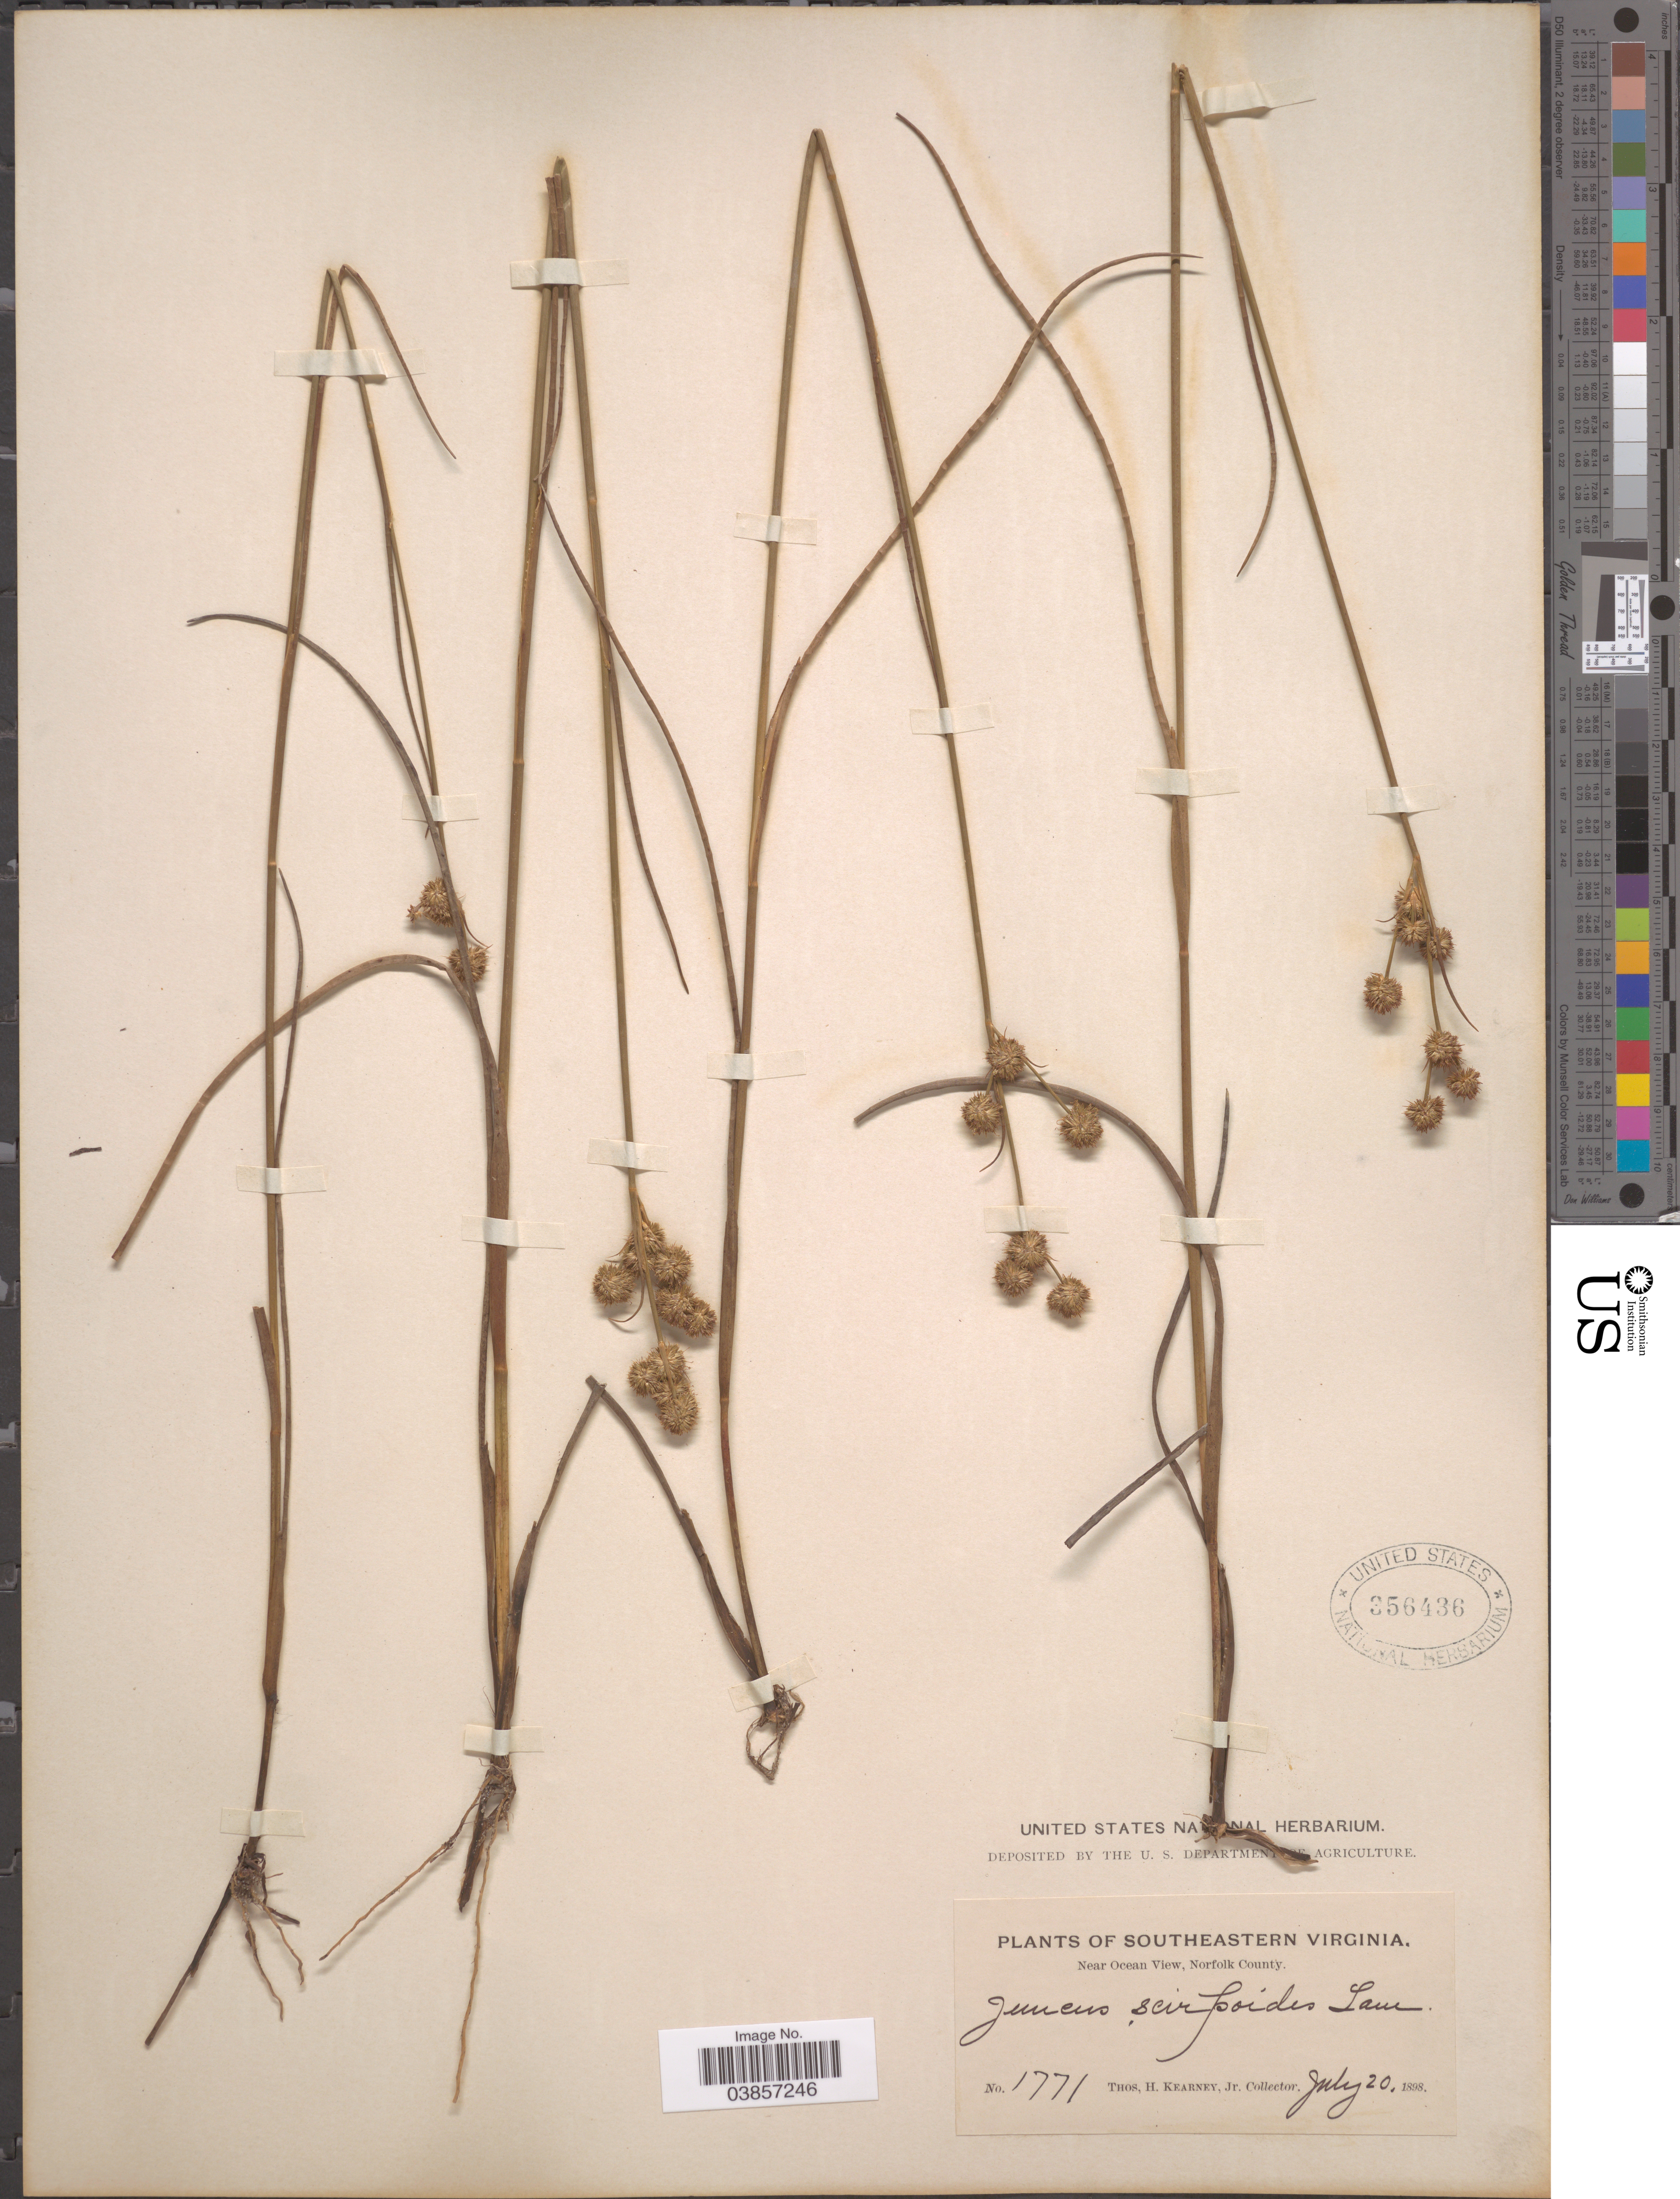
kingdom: Plantae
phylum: Tracheophyta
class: Liliopsida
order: Poales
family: Juncaceae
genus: Juncus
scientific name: Juncus scirpoides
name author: Lam.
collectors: T. H. Kearney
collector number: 1771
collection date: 1898-07-20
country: United States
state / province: Virginia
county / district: City of Norfolk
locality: Southeastern Virginia. Near Ocean View, Norfolk County.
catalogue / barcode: US 356436